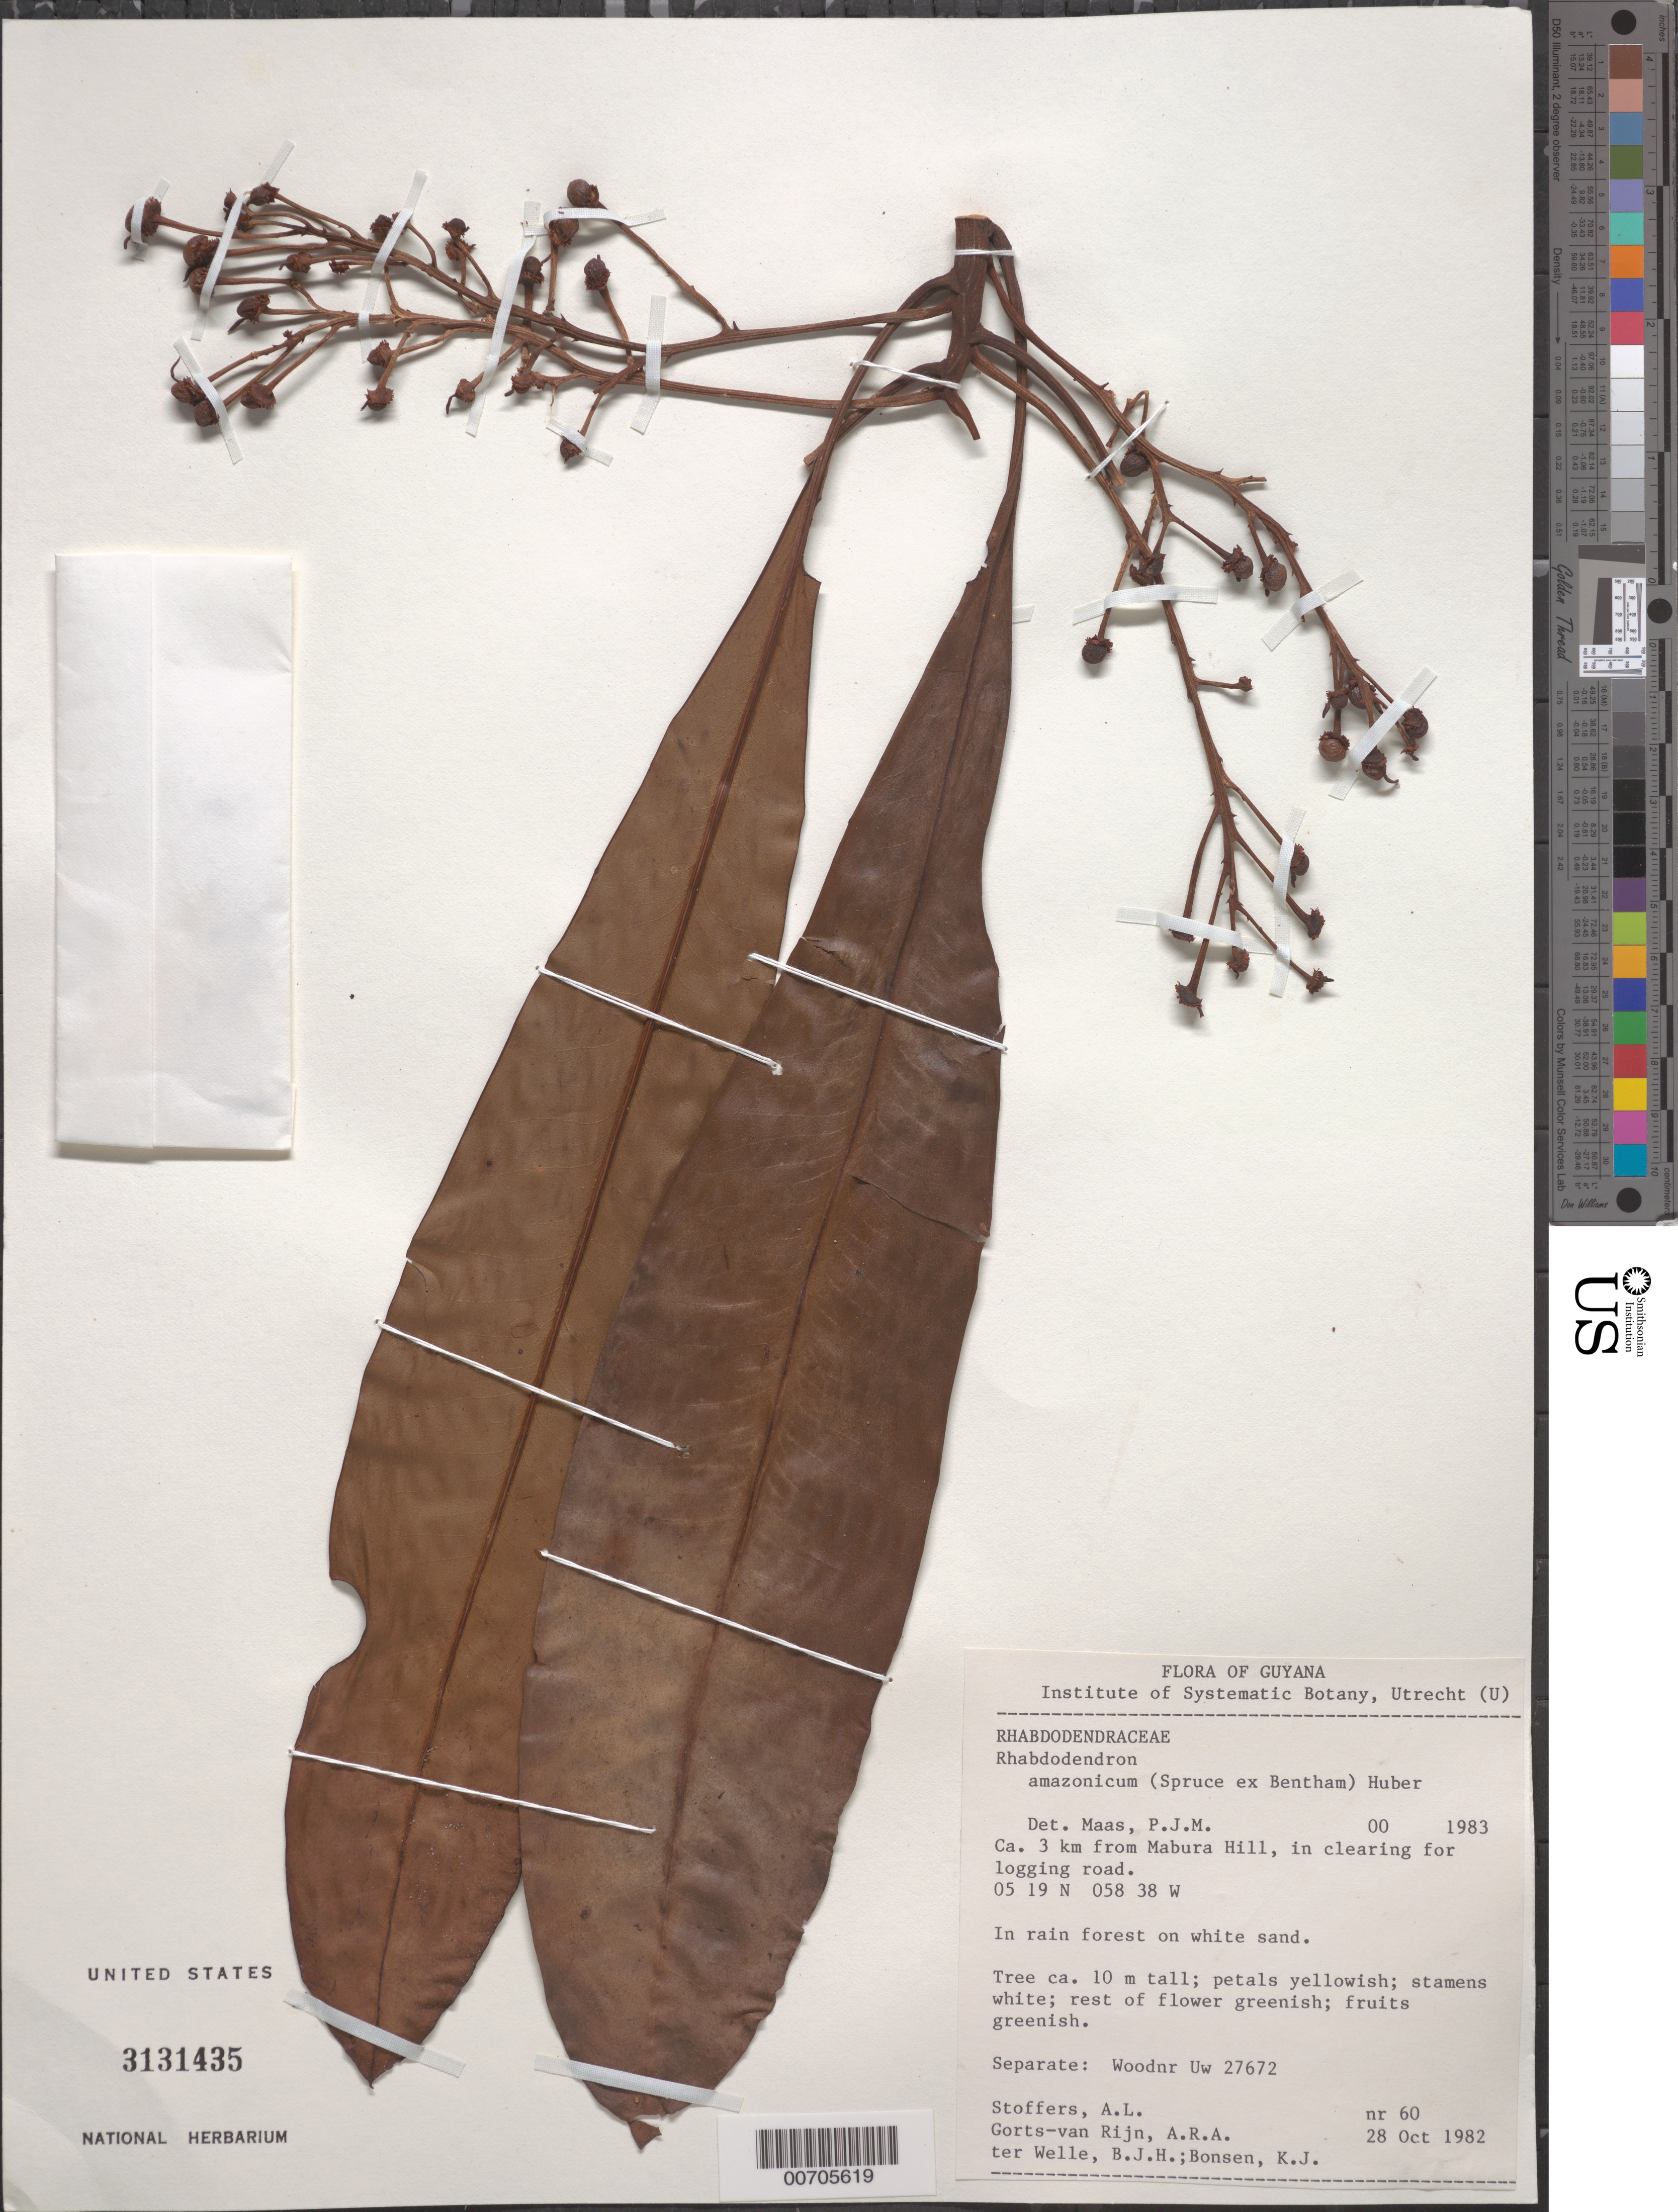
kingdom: Plantae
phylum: Tracheophyta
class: Magnoliopsida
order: Caryophyllales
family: Rhabdodendraceae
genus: Rhabdodendron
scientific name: Rhabdodendron amazonicum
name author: (Spruce ex Benth.) Huber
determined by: Maas, Paul J. M.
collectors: A. Stoffers, A. .R. A. Görts-van Rijn, B. Welle & K. Bonsen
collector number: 60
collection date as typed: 28-Oct-82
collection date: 1982-10-28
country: Guyana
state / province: U. Demerara-Berbice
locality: Mabura Hill, ca. 3 km from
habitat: Rainforest on white sand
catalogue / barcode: US 3131435